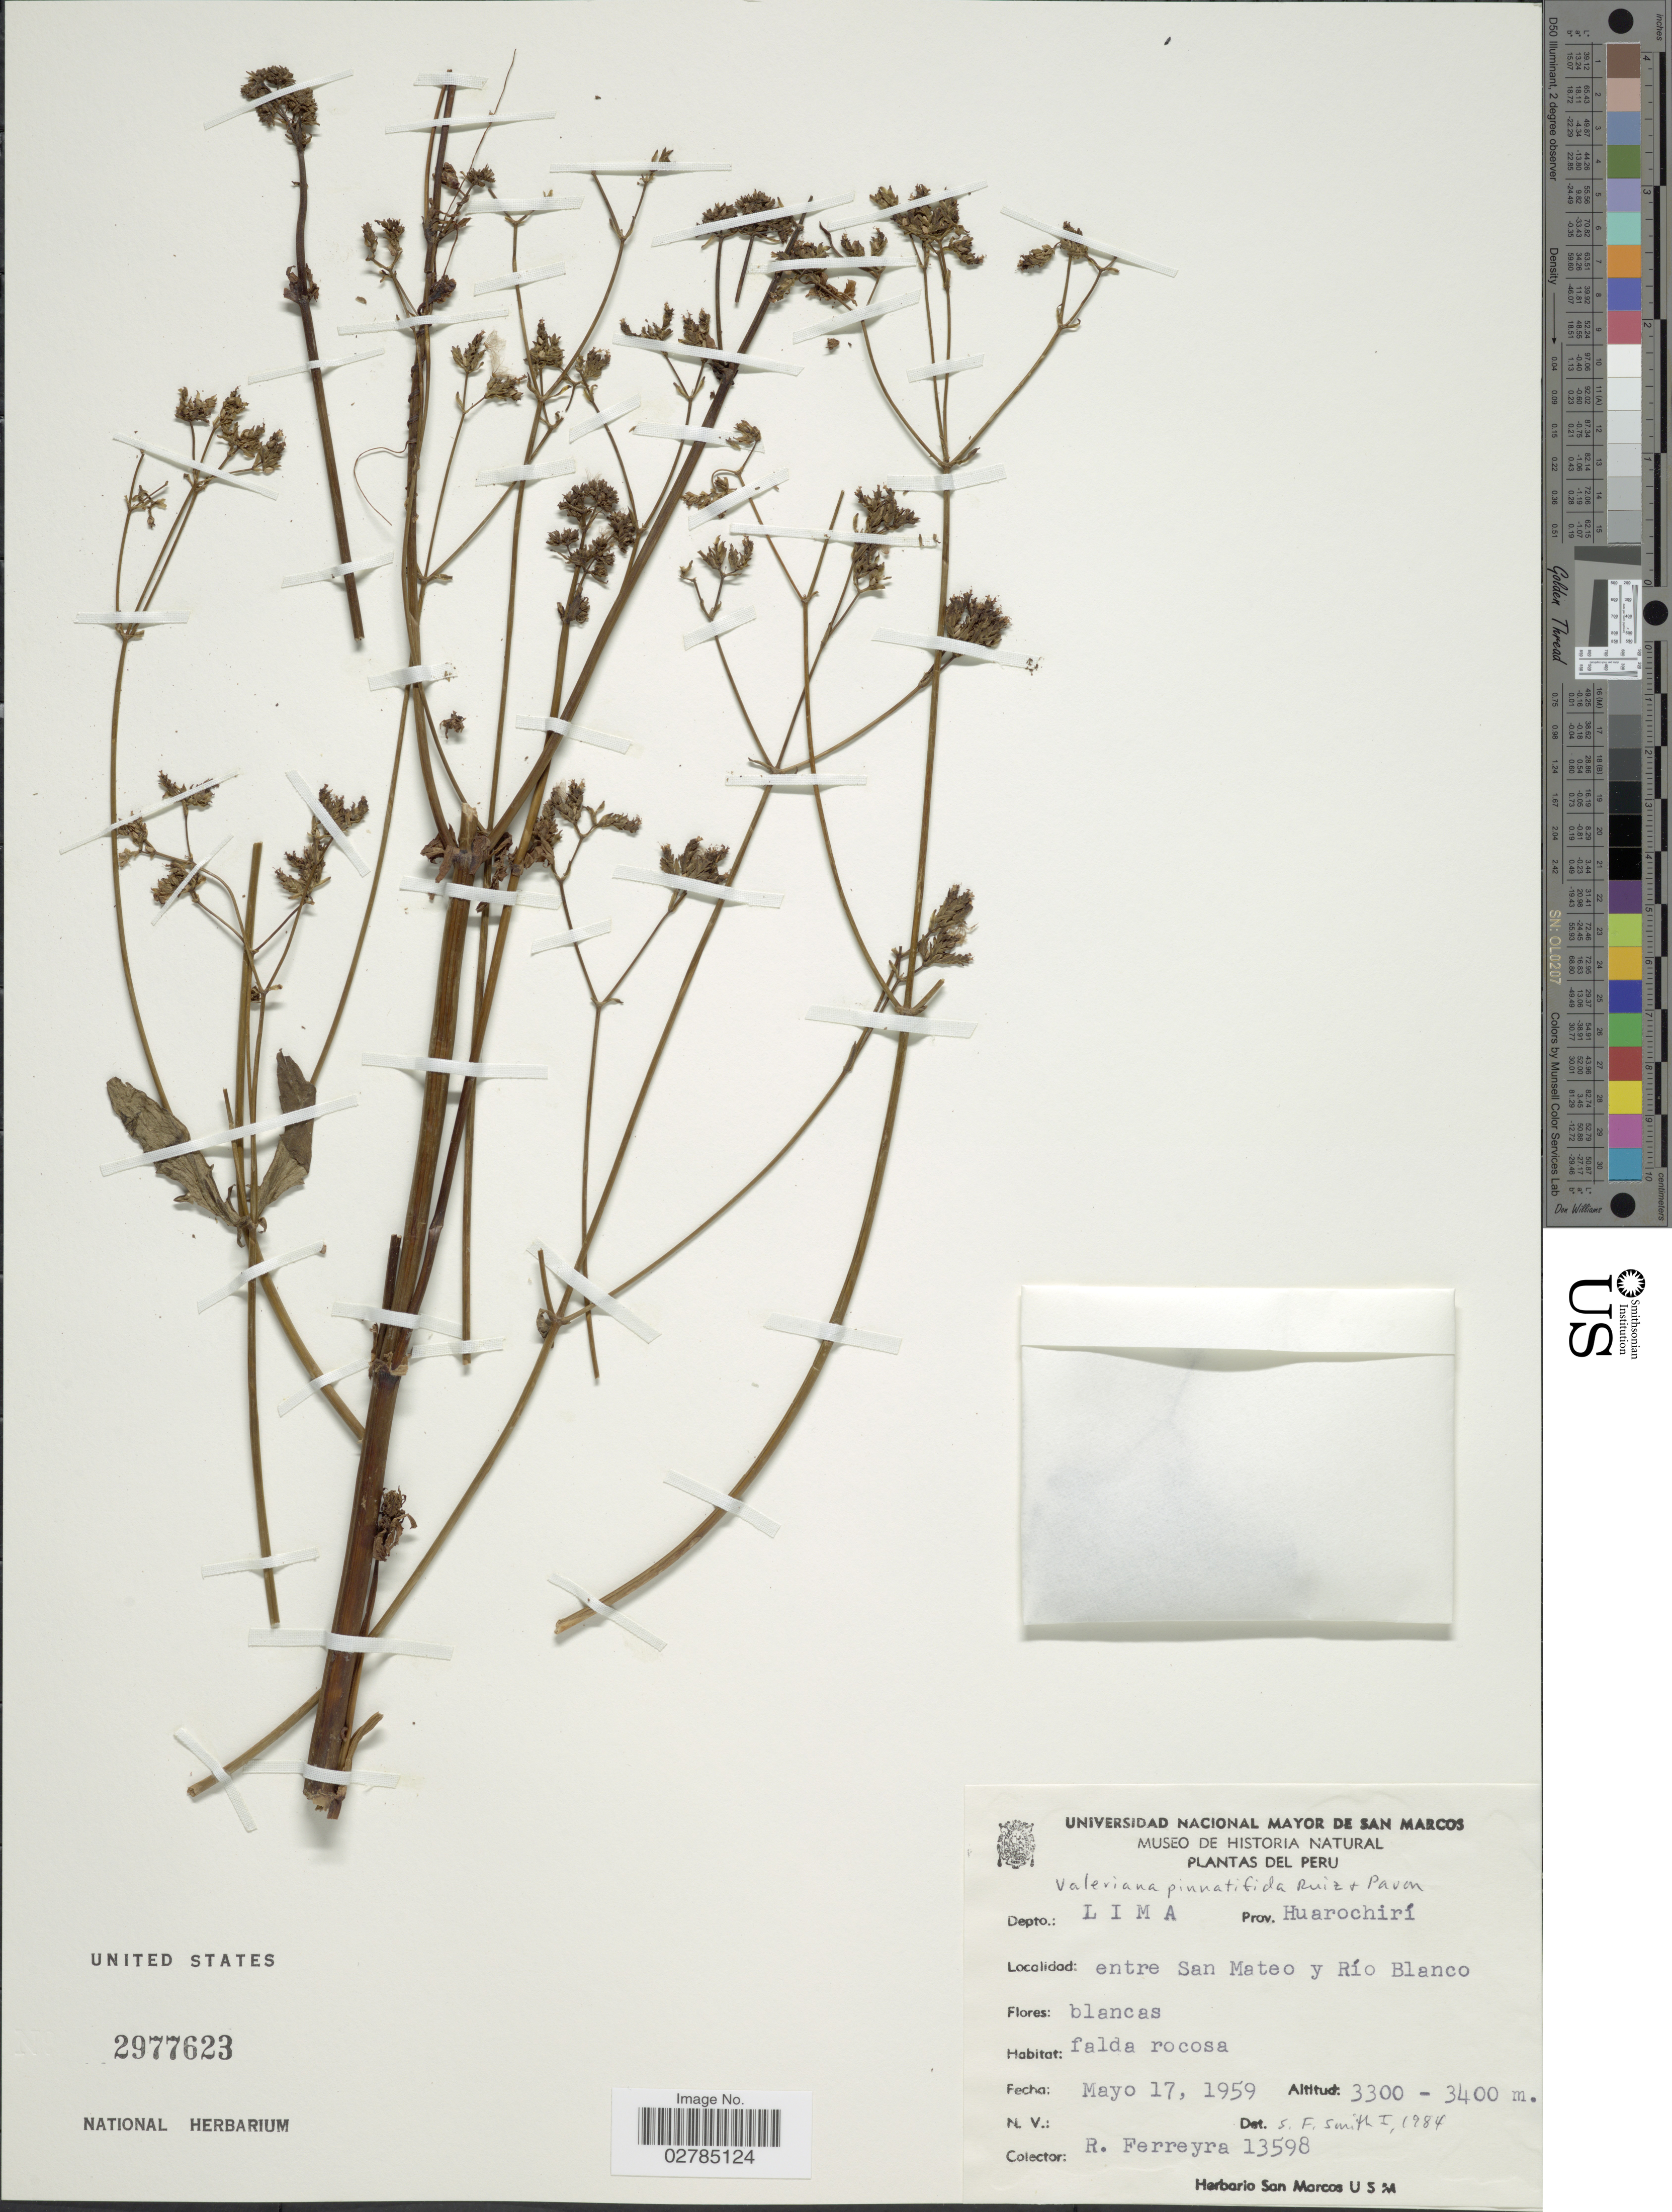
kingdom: Plantae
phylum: Tracheophyta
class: Magnoliopsida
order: Dipsacales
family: Caprifoliaceae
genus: Valeriana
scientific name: Valeriana pinnatifida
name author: Ruiz & Pav.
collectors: R. A. Ferreyra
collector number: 13598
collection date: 1959-05-17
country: Peru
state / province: Lima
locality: Depto. Lima, Prov. Huarochirí, entre San Mateo y Río Blanco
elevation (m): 3300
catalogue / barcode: US 2977623